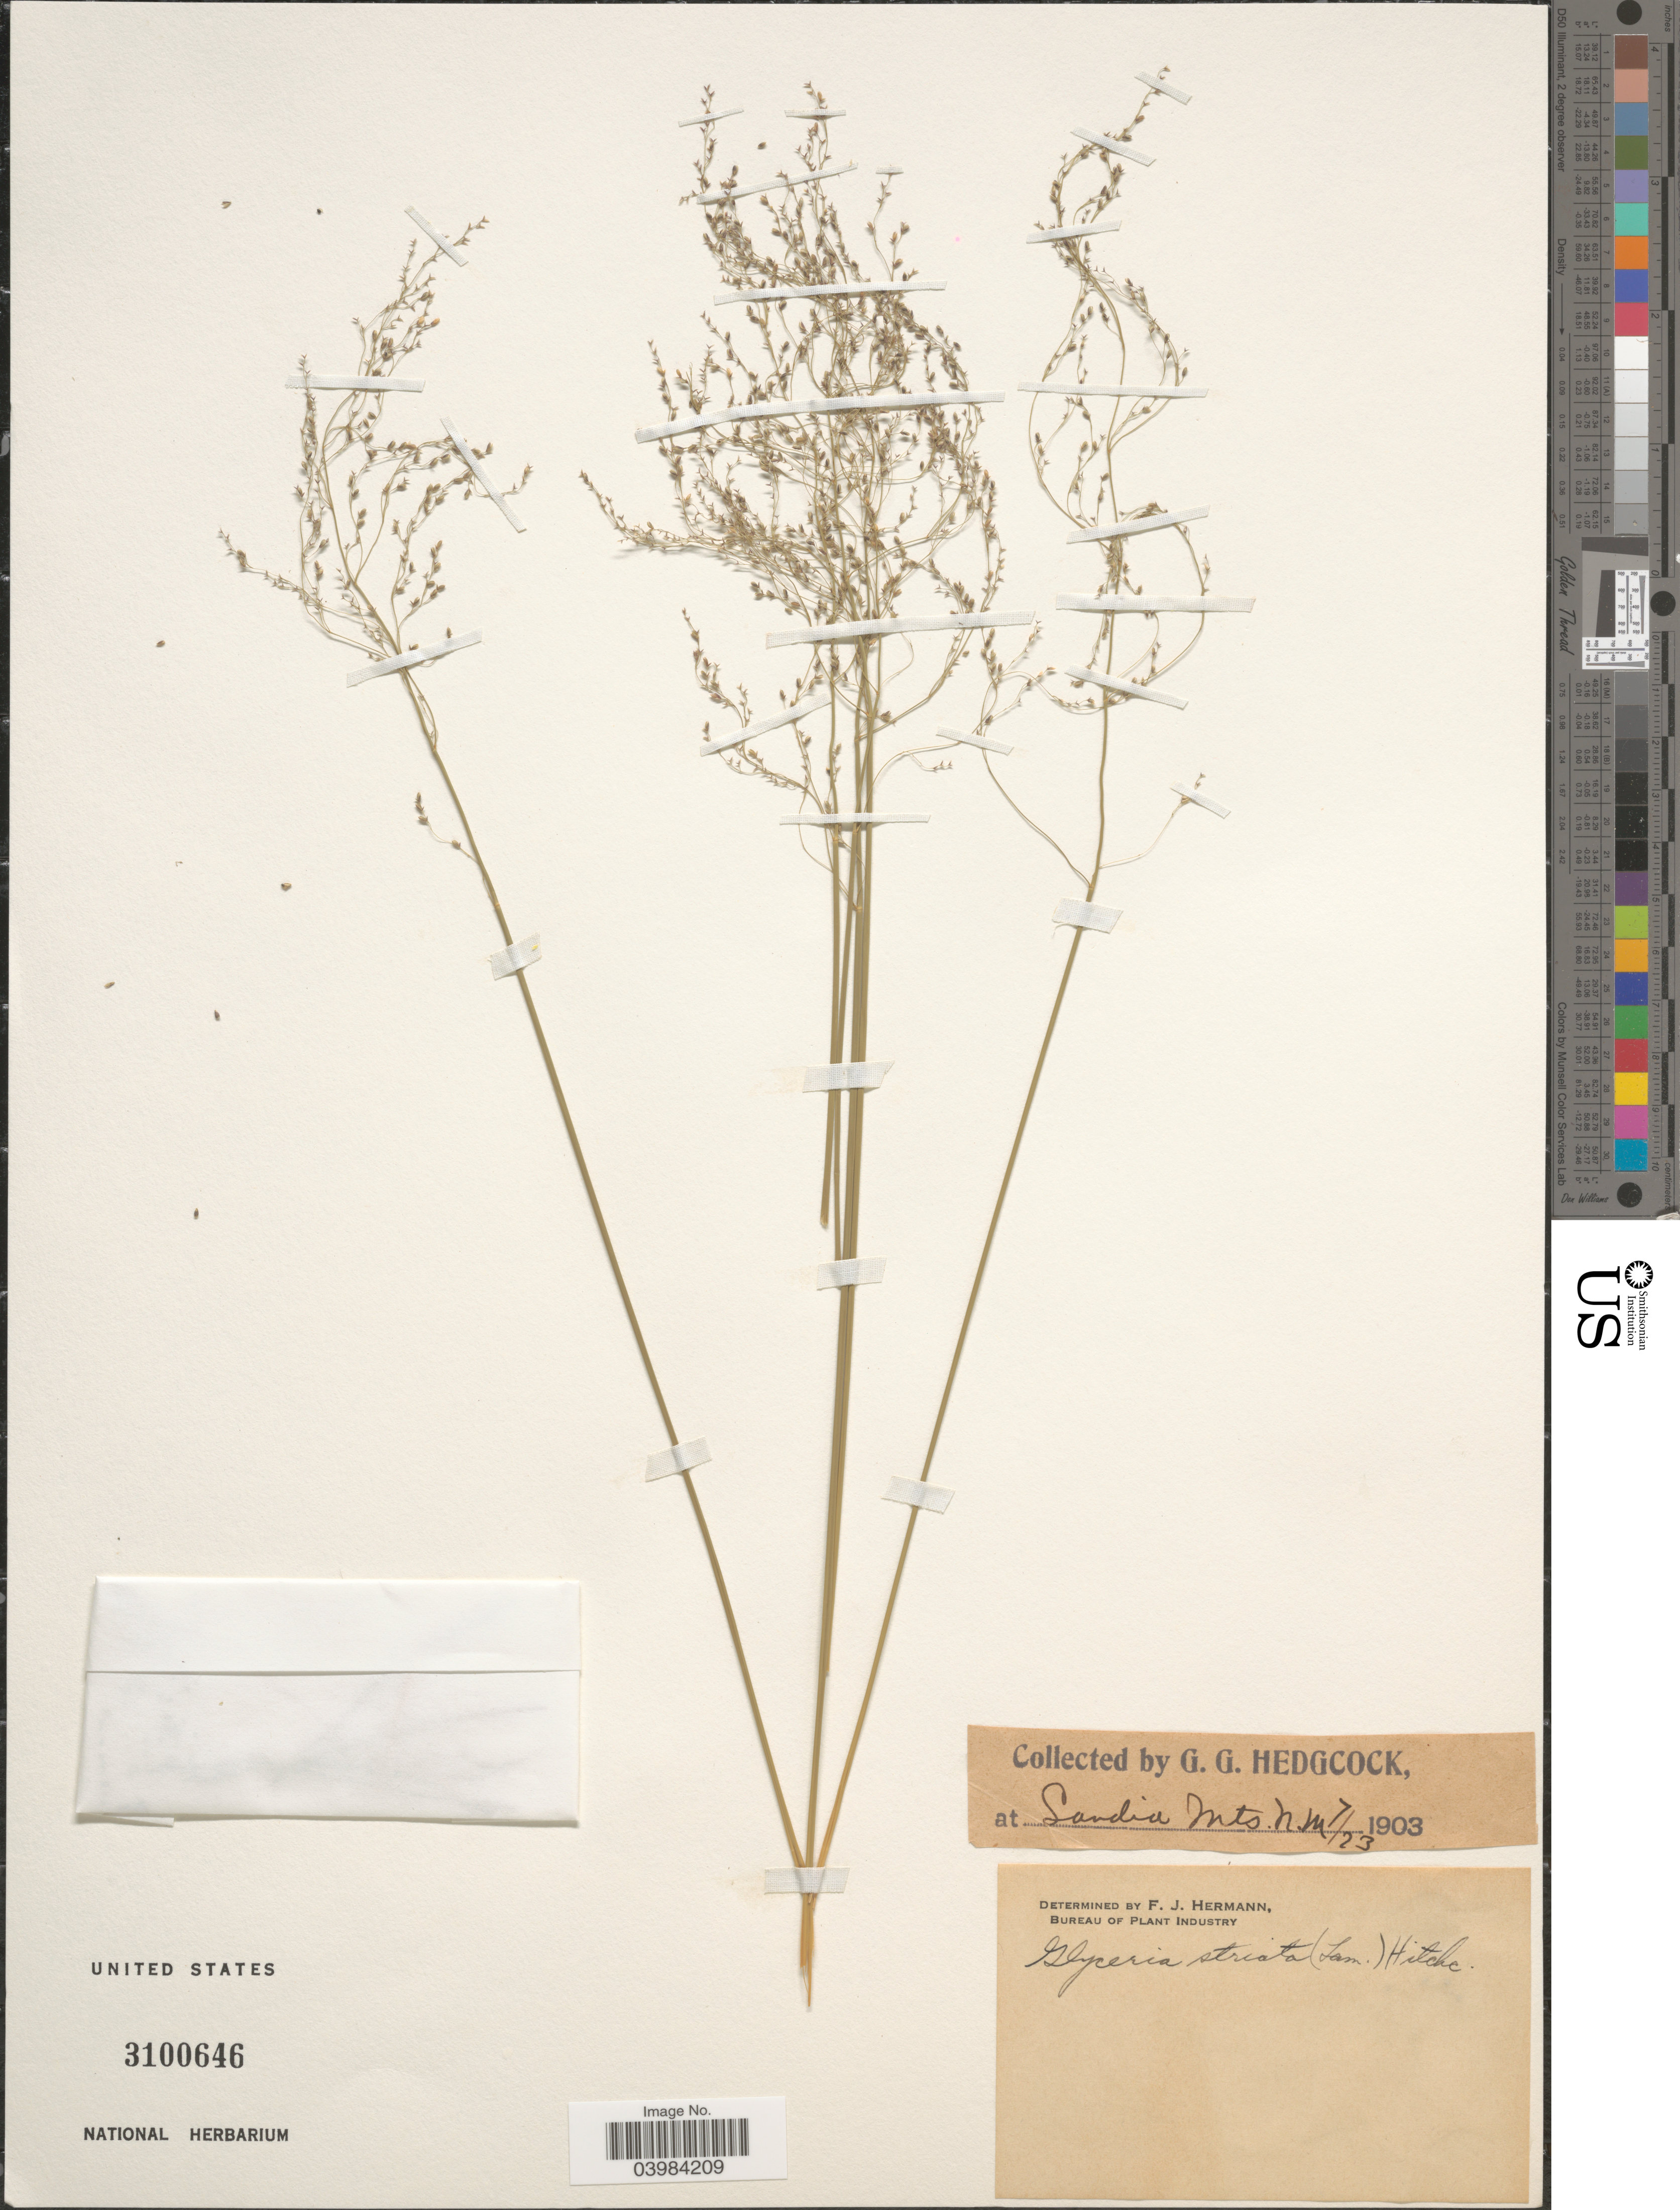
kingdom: Plantae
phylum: Tracheophyta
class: Liliopsida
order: Poales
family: Poaceae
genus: Glyceria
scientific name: Glyceria striata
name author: (Lam.) Hitchc.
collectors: G. Hedgcock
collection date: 1903-07-23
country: United States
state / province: New Mexico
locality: Sandia Mts.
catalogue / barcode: US 3100646